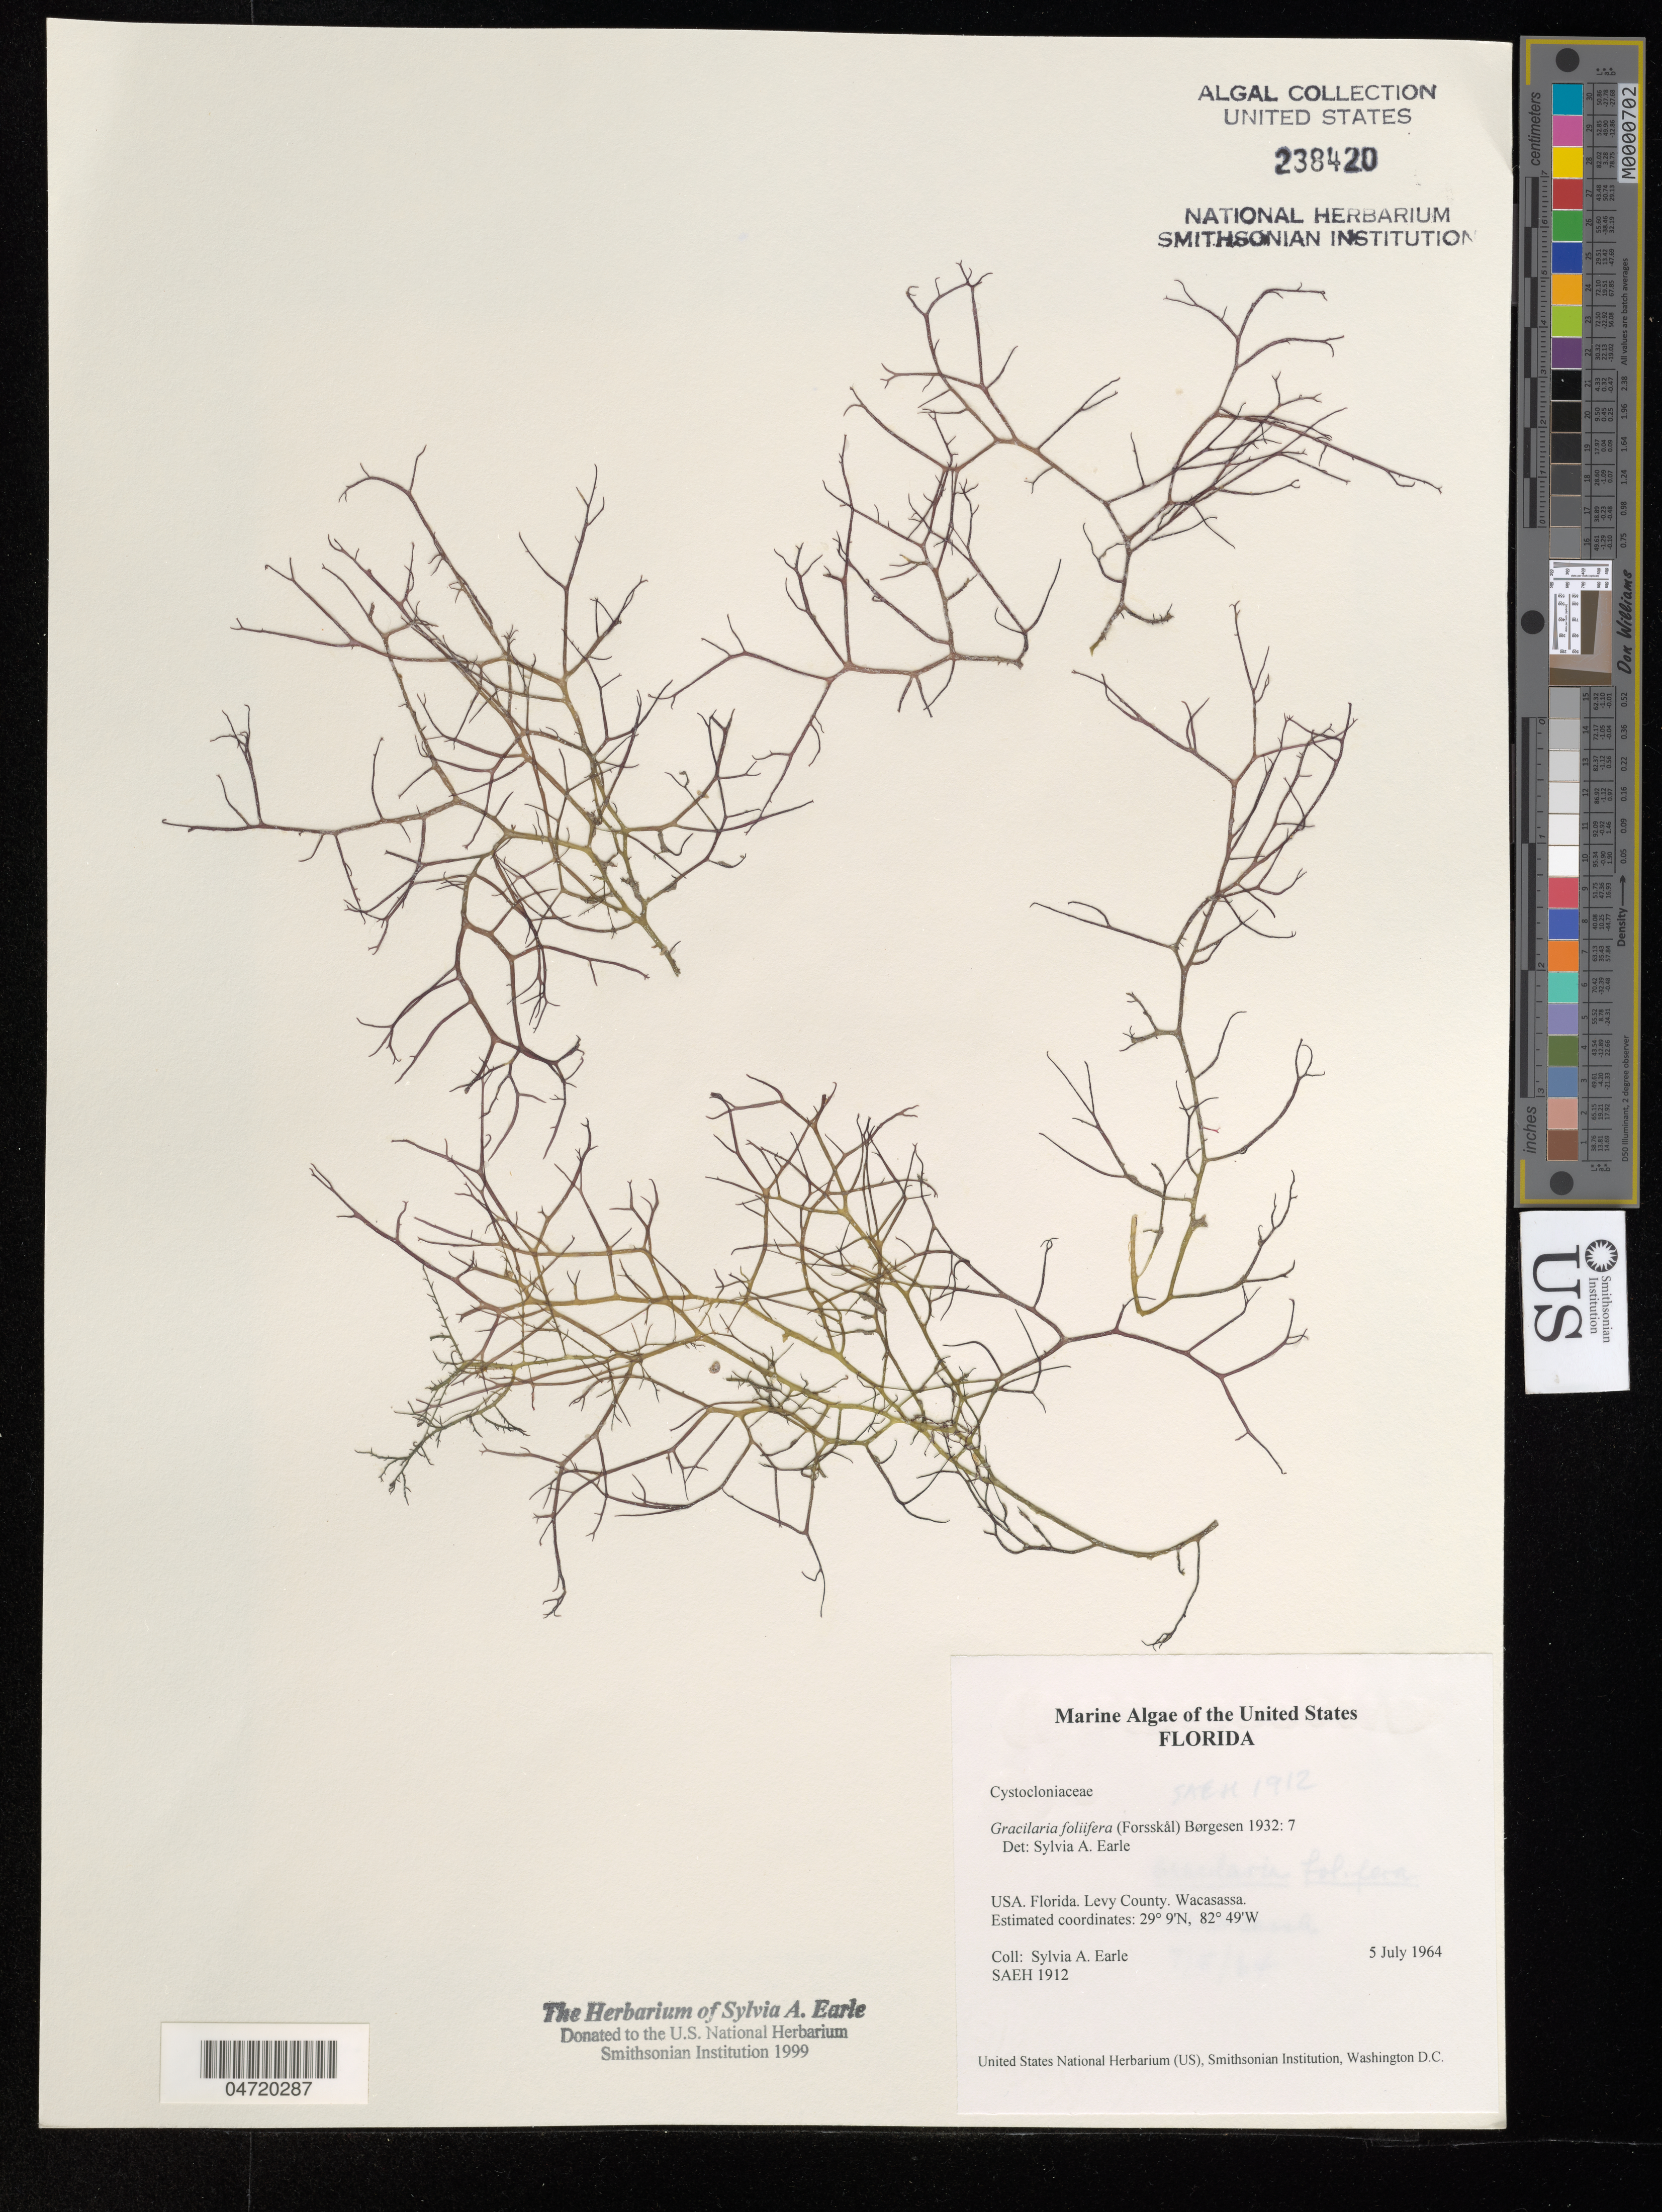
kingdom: Plantae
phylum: Rhodophyta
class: Florideophyceae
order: Gracilariales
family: Gracilariaceae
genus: Gracilaria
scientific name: Gracilaria foliifera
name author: (Forssk.) Børgesen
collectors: S. A. Earle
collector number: SAEH1912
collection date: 1964-07-05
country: United States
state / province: Florida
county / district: Levy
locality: Levy County. Wacasassa.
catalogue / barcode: US 238420